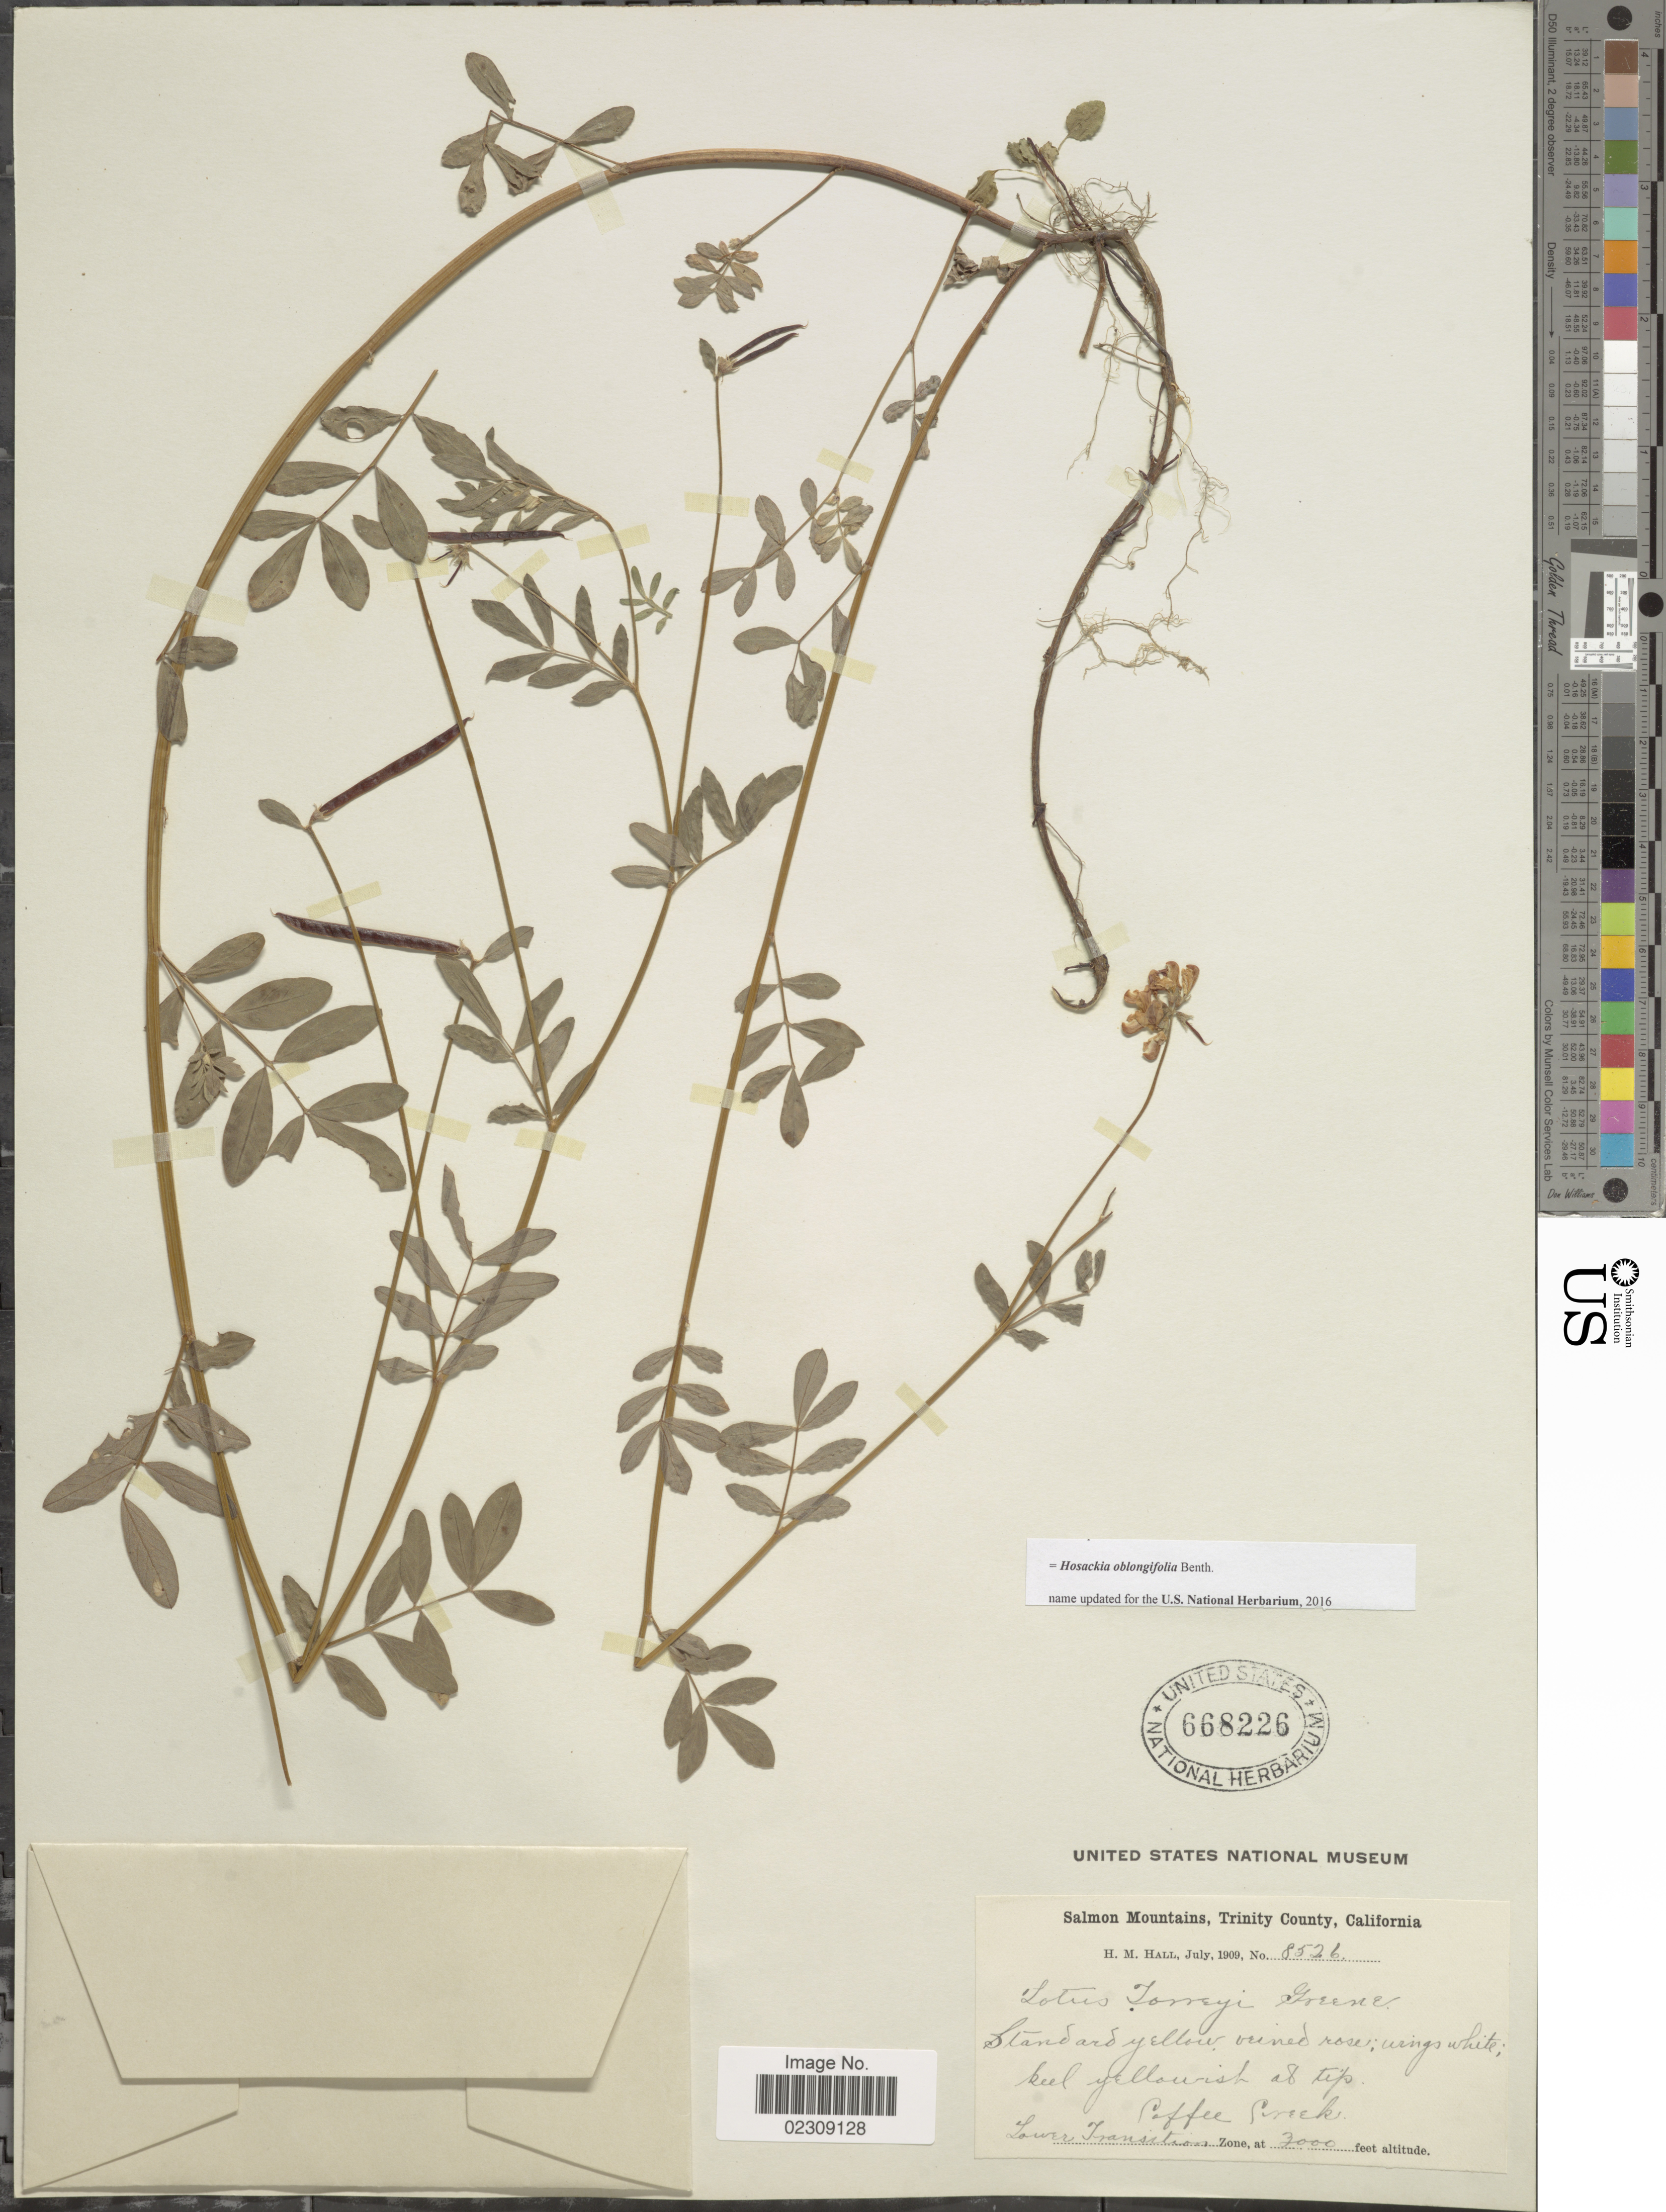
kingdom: Plantae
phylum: Tracheophyta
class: Magnoliopsida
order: Fabales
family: Fabaceae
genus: Hosackia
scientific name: Hosackia oblongifolia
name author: Benth.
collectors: H. M. Hall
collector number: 8526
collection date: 1909-07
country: United States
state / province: California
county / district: Trinity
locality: Salmon Mountains, Trinity County, Coffee Creek, Lower Transition Zone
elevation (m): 914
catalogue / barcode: US 668226